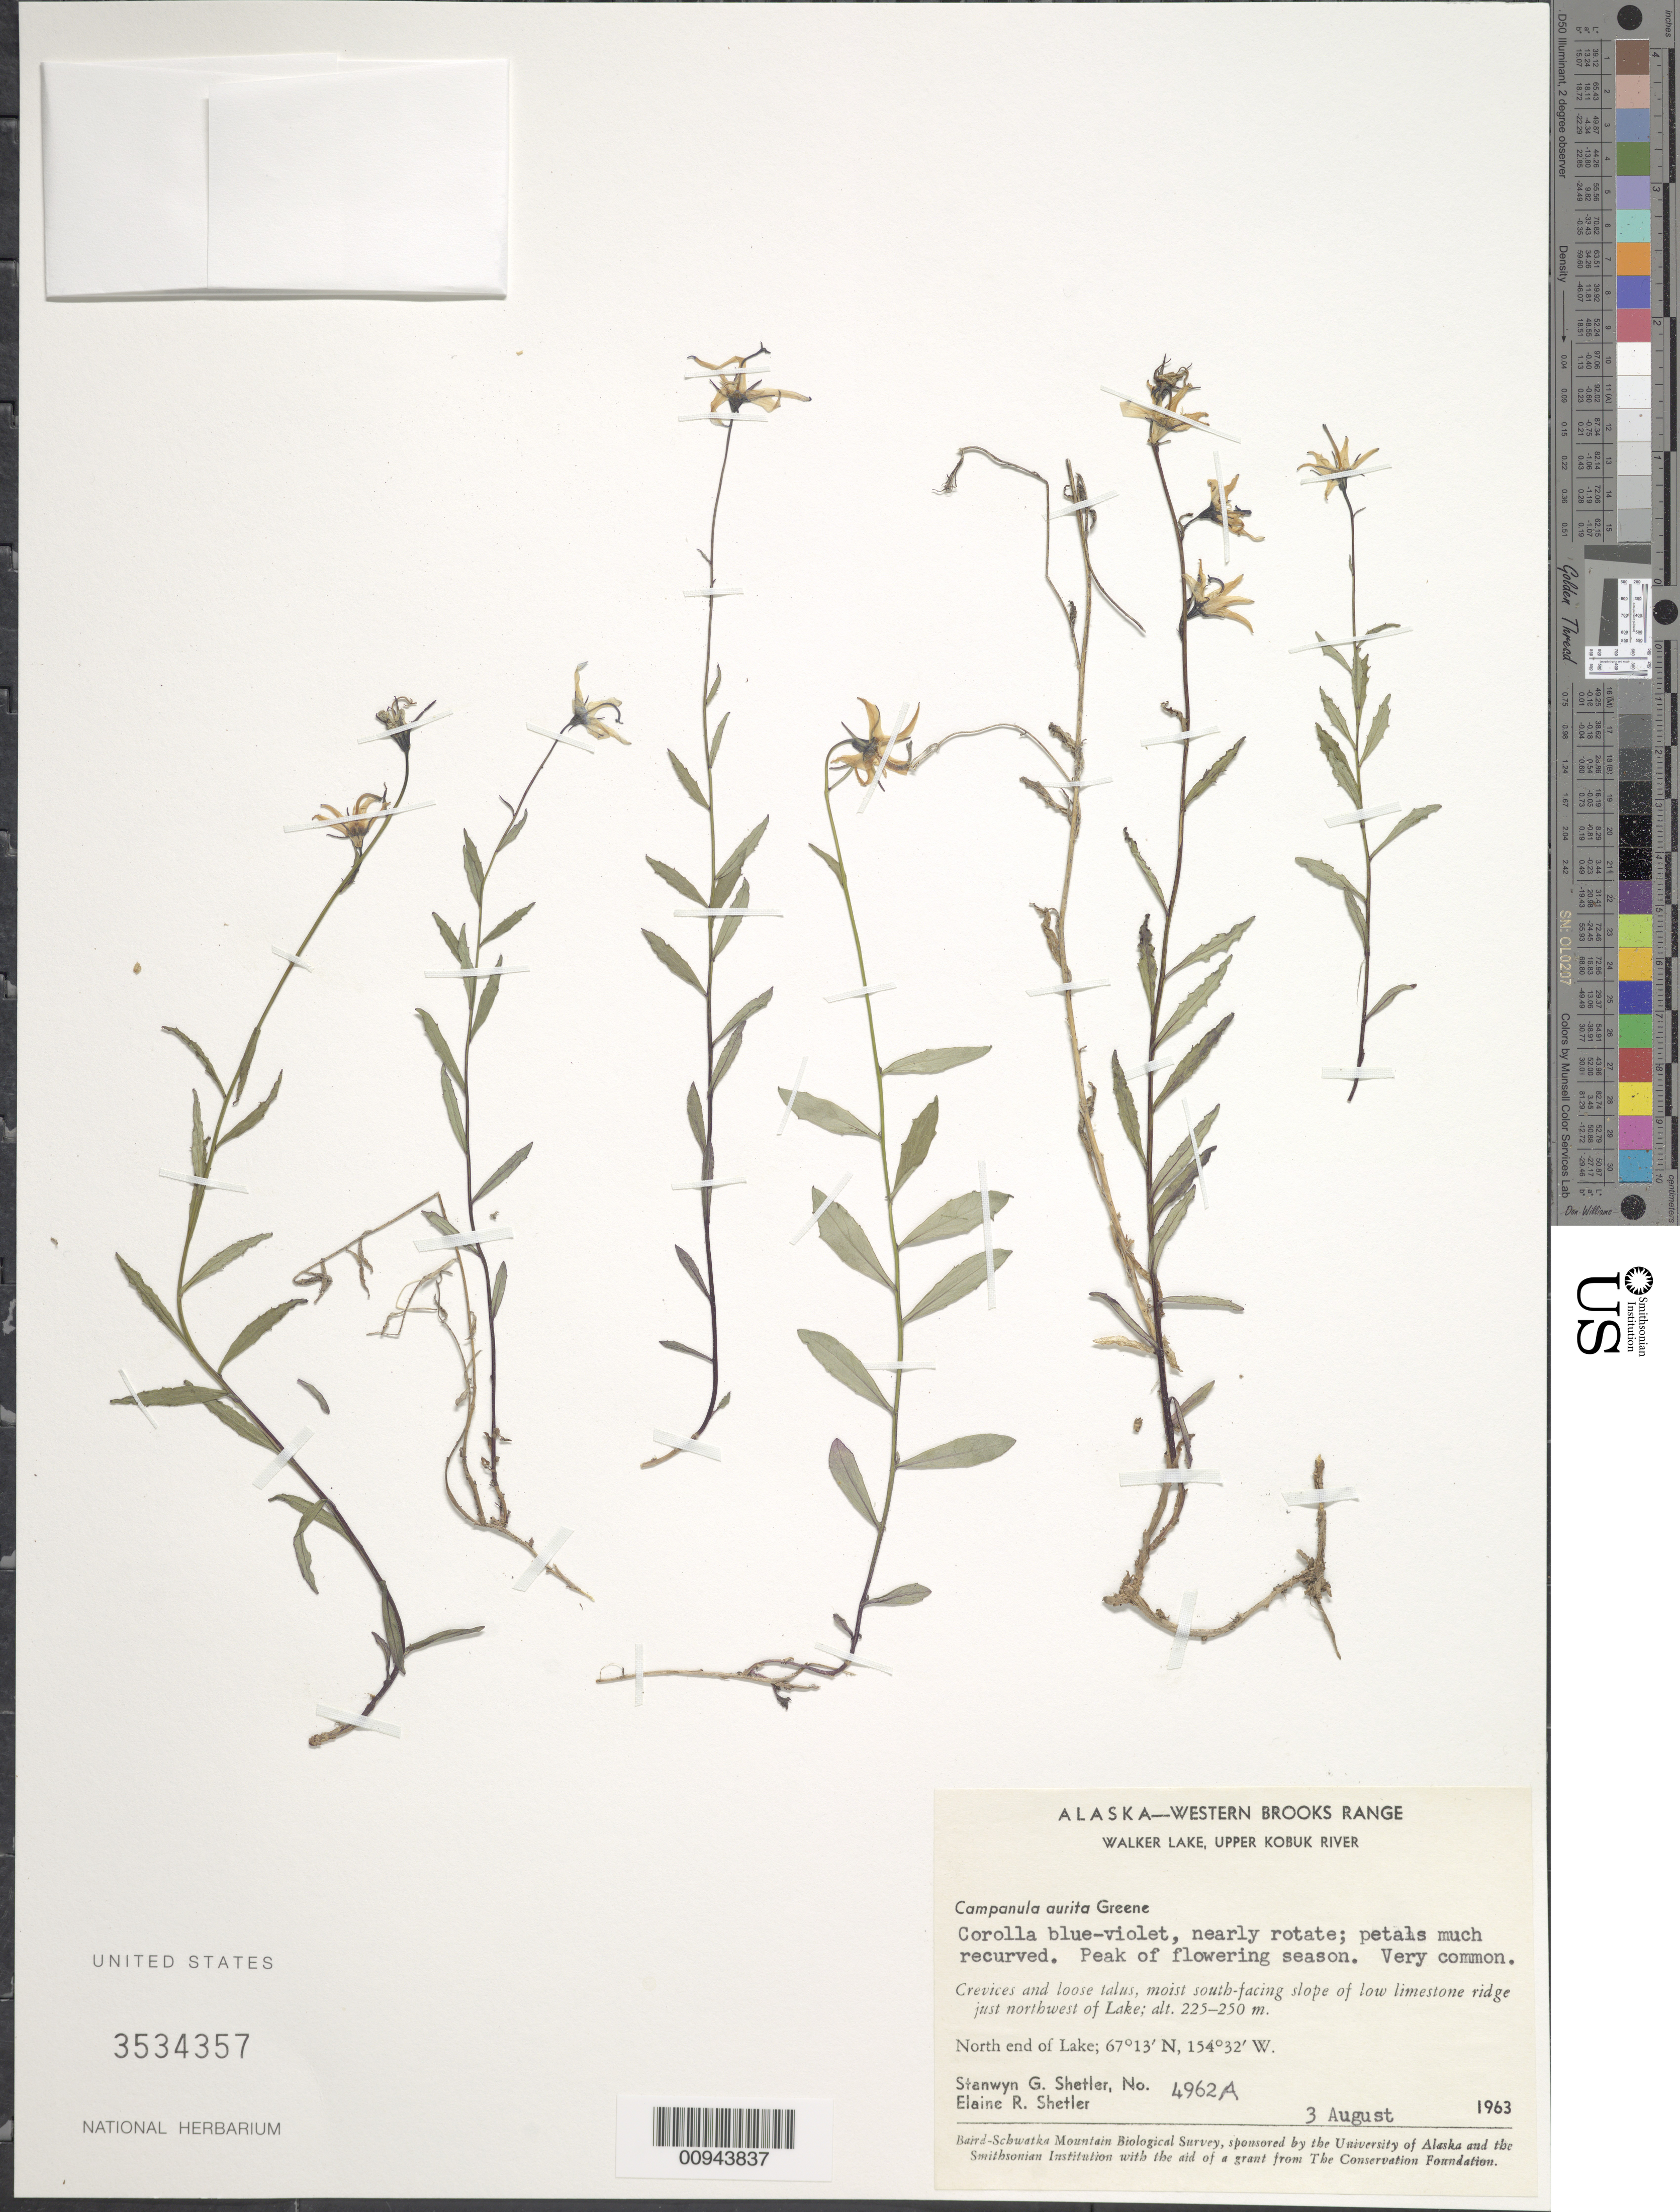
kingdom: Plantae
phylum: Tracheophyta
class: Magnoliopsida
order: Asterales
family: Campanulaceae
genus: Campanula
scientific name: Campanula aurita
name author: Greene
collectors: S. Shetler & E. R. Shetler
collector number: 4962A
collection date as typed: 03 Aug 1963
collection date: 1963-08-03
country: United States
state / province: Alaska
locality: North end of Walker Lake. Western Brooks Range, Upper Kobuk River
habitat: Crevice and loose talus, moist south-facing slope of the low limestone ridge just northwest of Lake.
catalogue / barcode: US 3534357